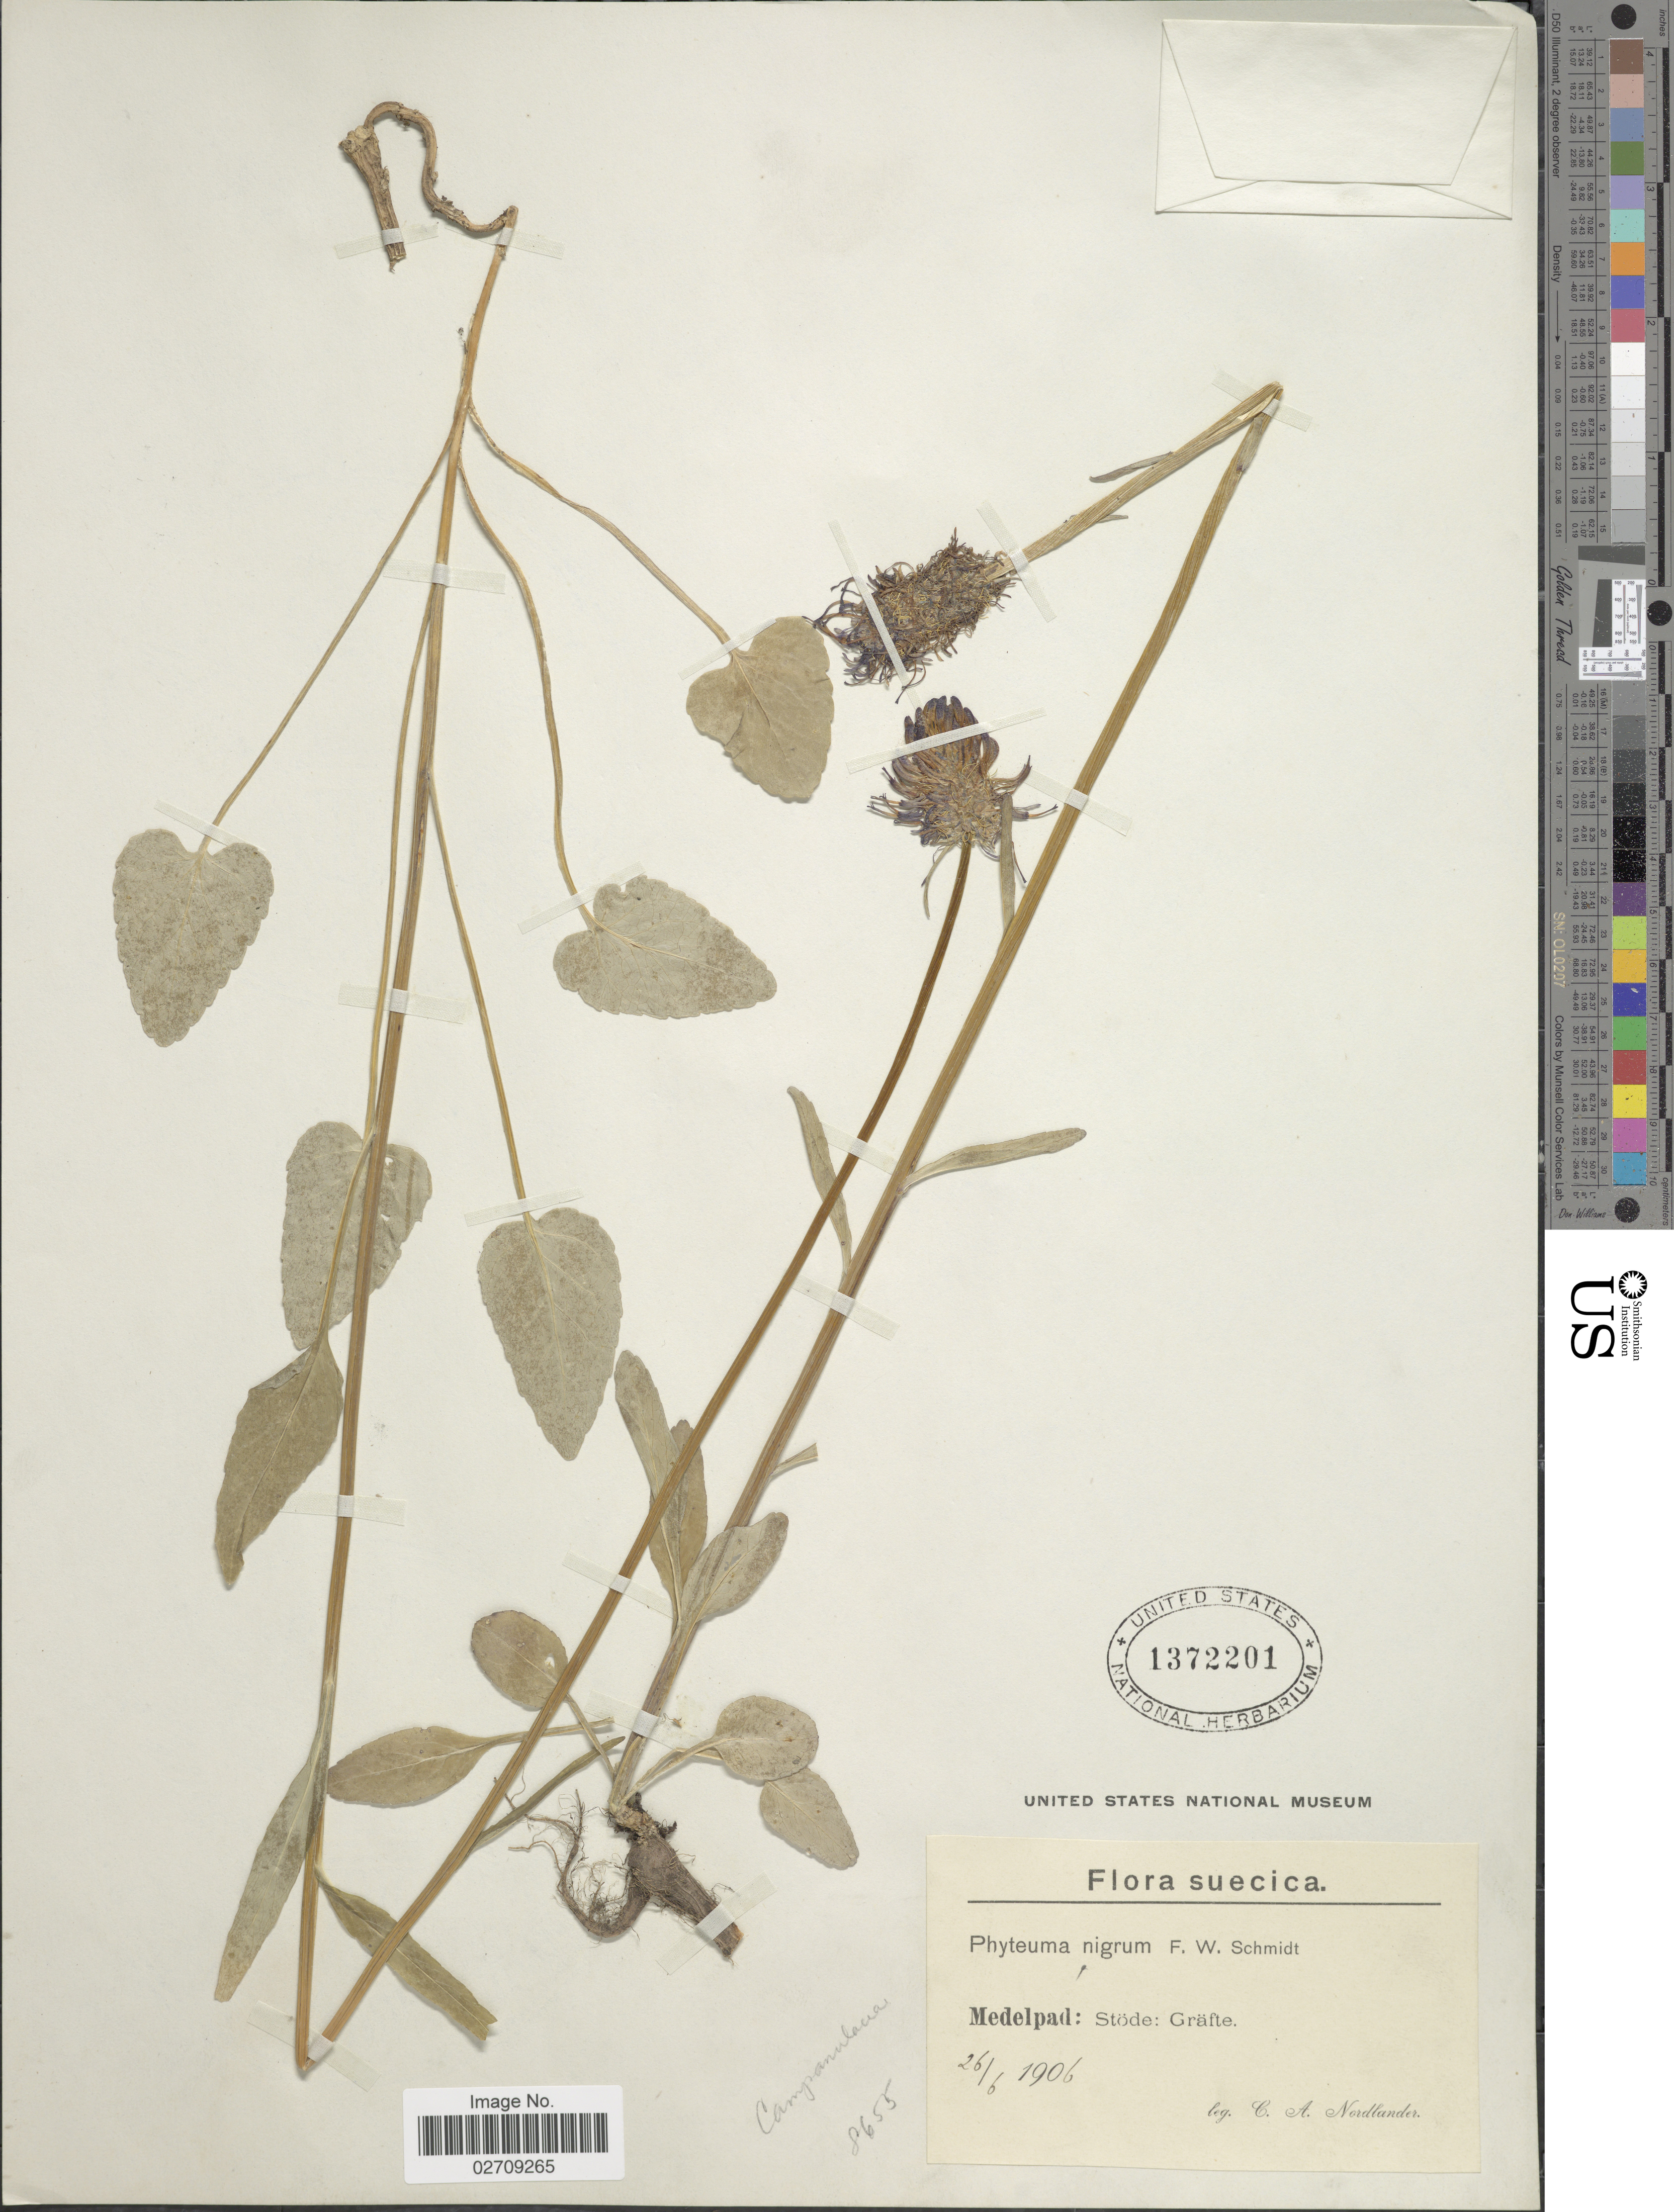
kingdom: Plantae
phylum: Tracheophyta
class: Magnoliopsida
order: Asterales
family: Campanulaceae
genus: Phyteuma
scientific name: Phyteuma nigrum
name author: F.W. Schmidt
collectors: C. Nordlander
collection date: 1906-06-26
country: Sweden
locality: Suecica. Medelpad: Stode: Grafte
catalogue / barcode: US 1372201